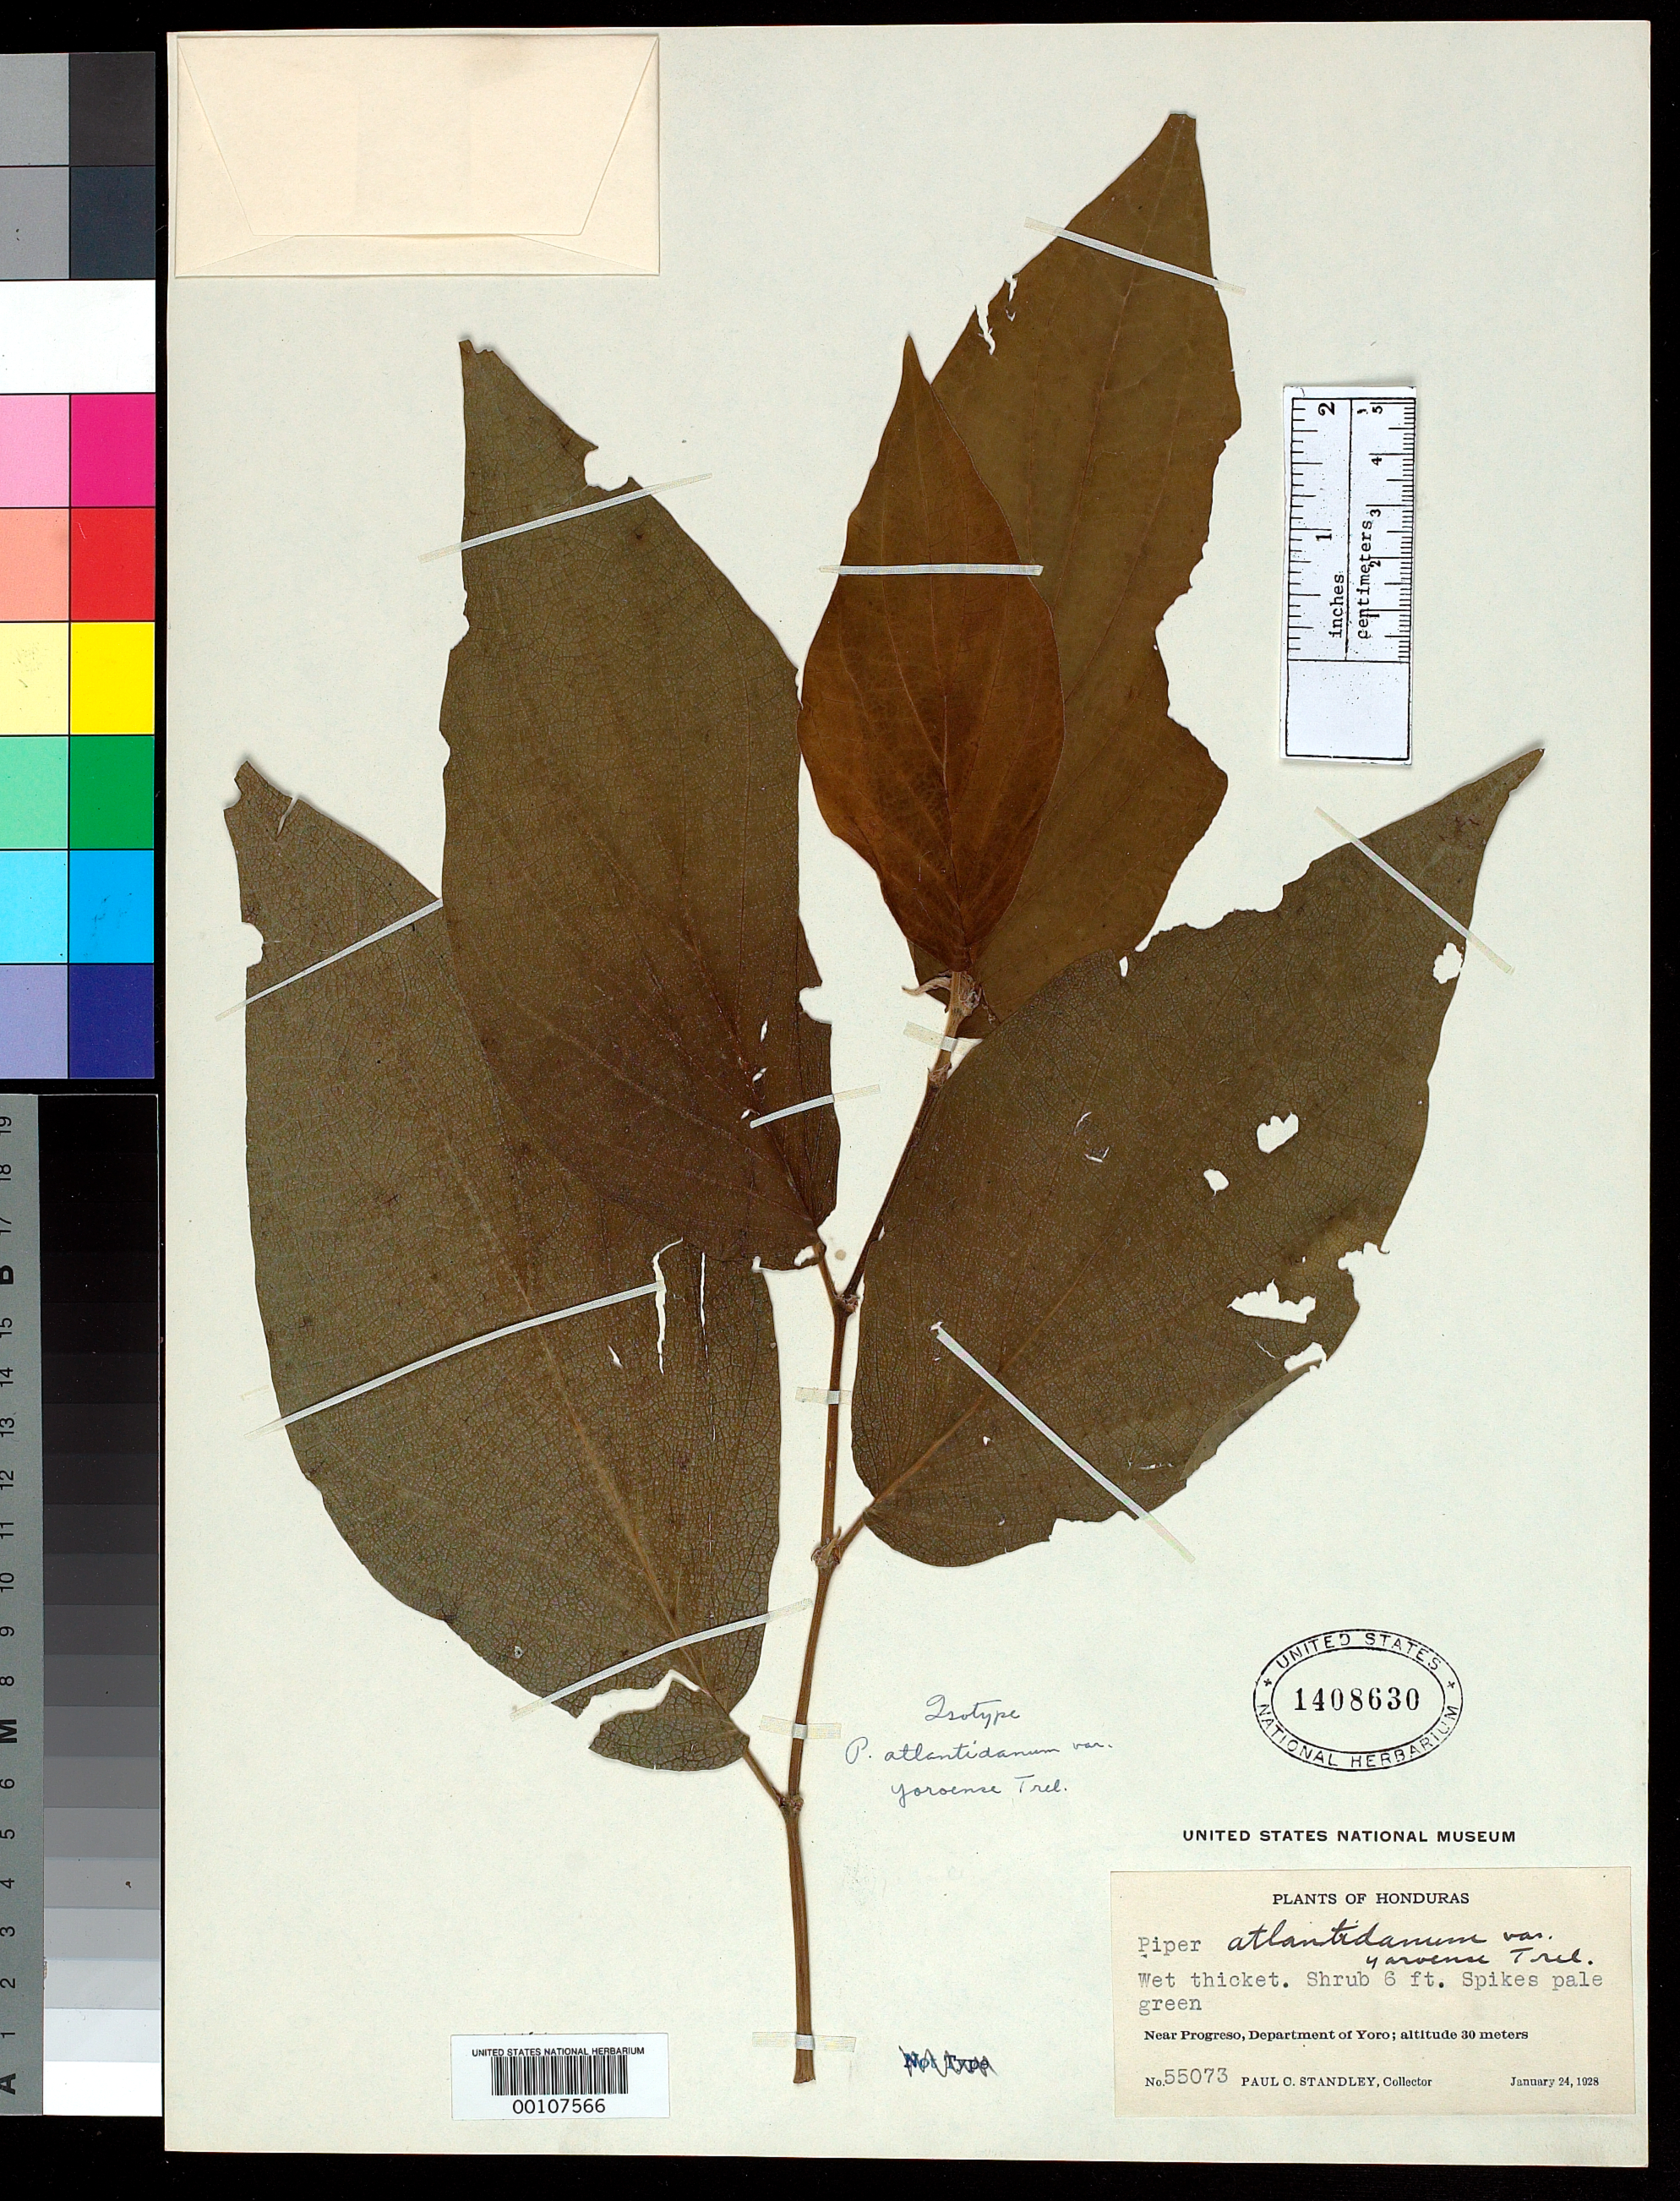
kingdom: Plantae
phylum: Tracheophyta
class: Magnoliopsida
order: Piperales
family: Piperaceae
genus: Piper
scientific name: Piper atlantidanum var. yoroense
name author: Trel.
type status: Isotype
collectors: P. C. Standley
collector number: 55073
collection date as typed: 24 Jan 1928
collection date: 1928-01-24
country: Honduras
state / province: Yoro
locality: Near Progreso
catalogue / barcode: US 1408630